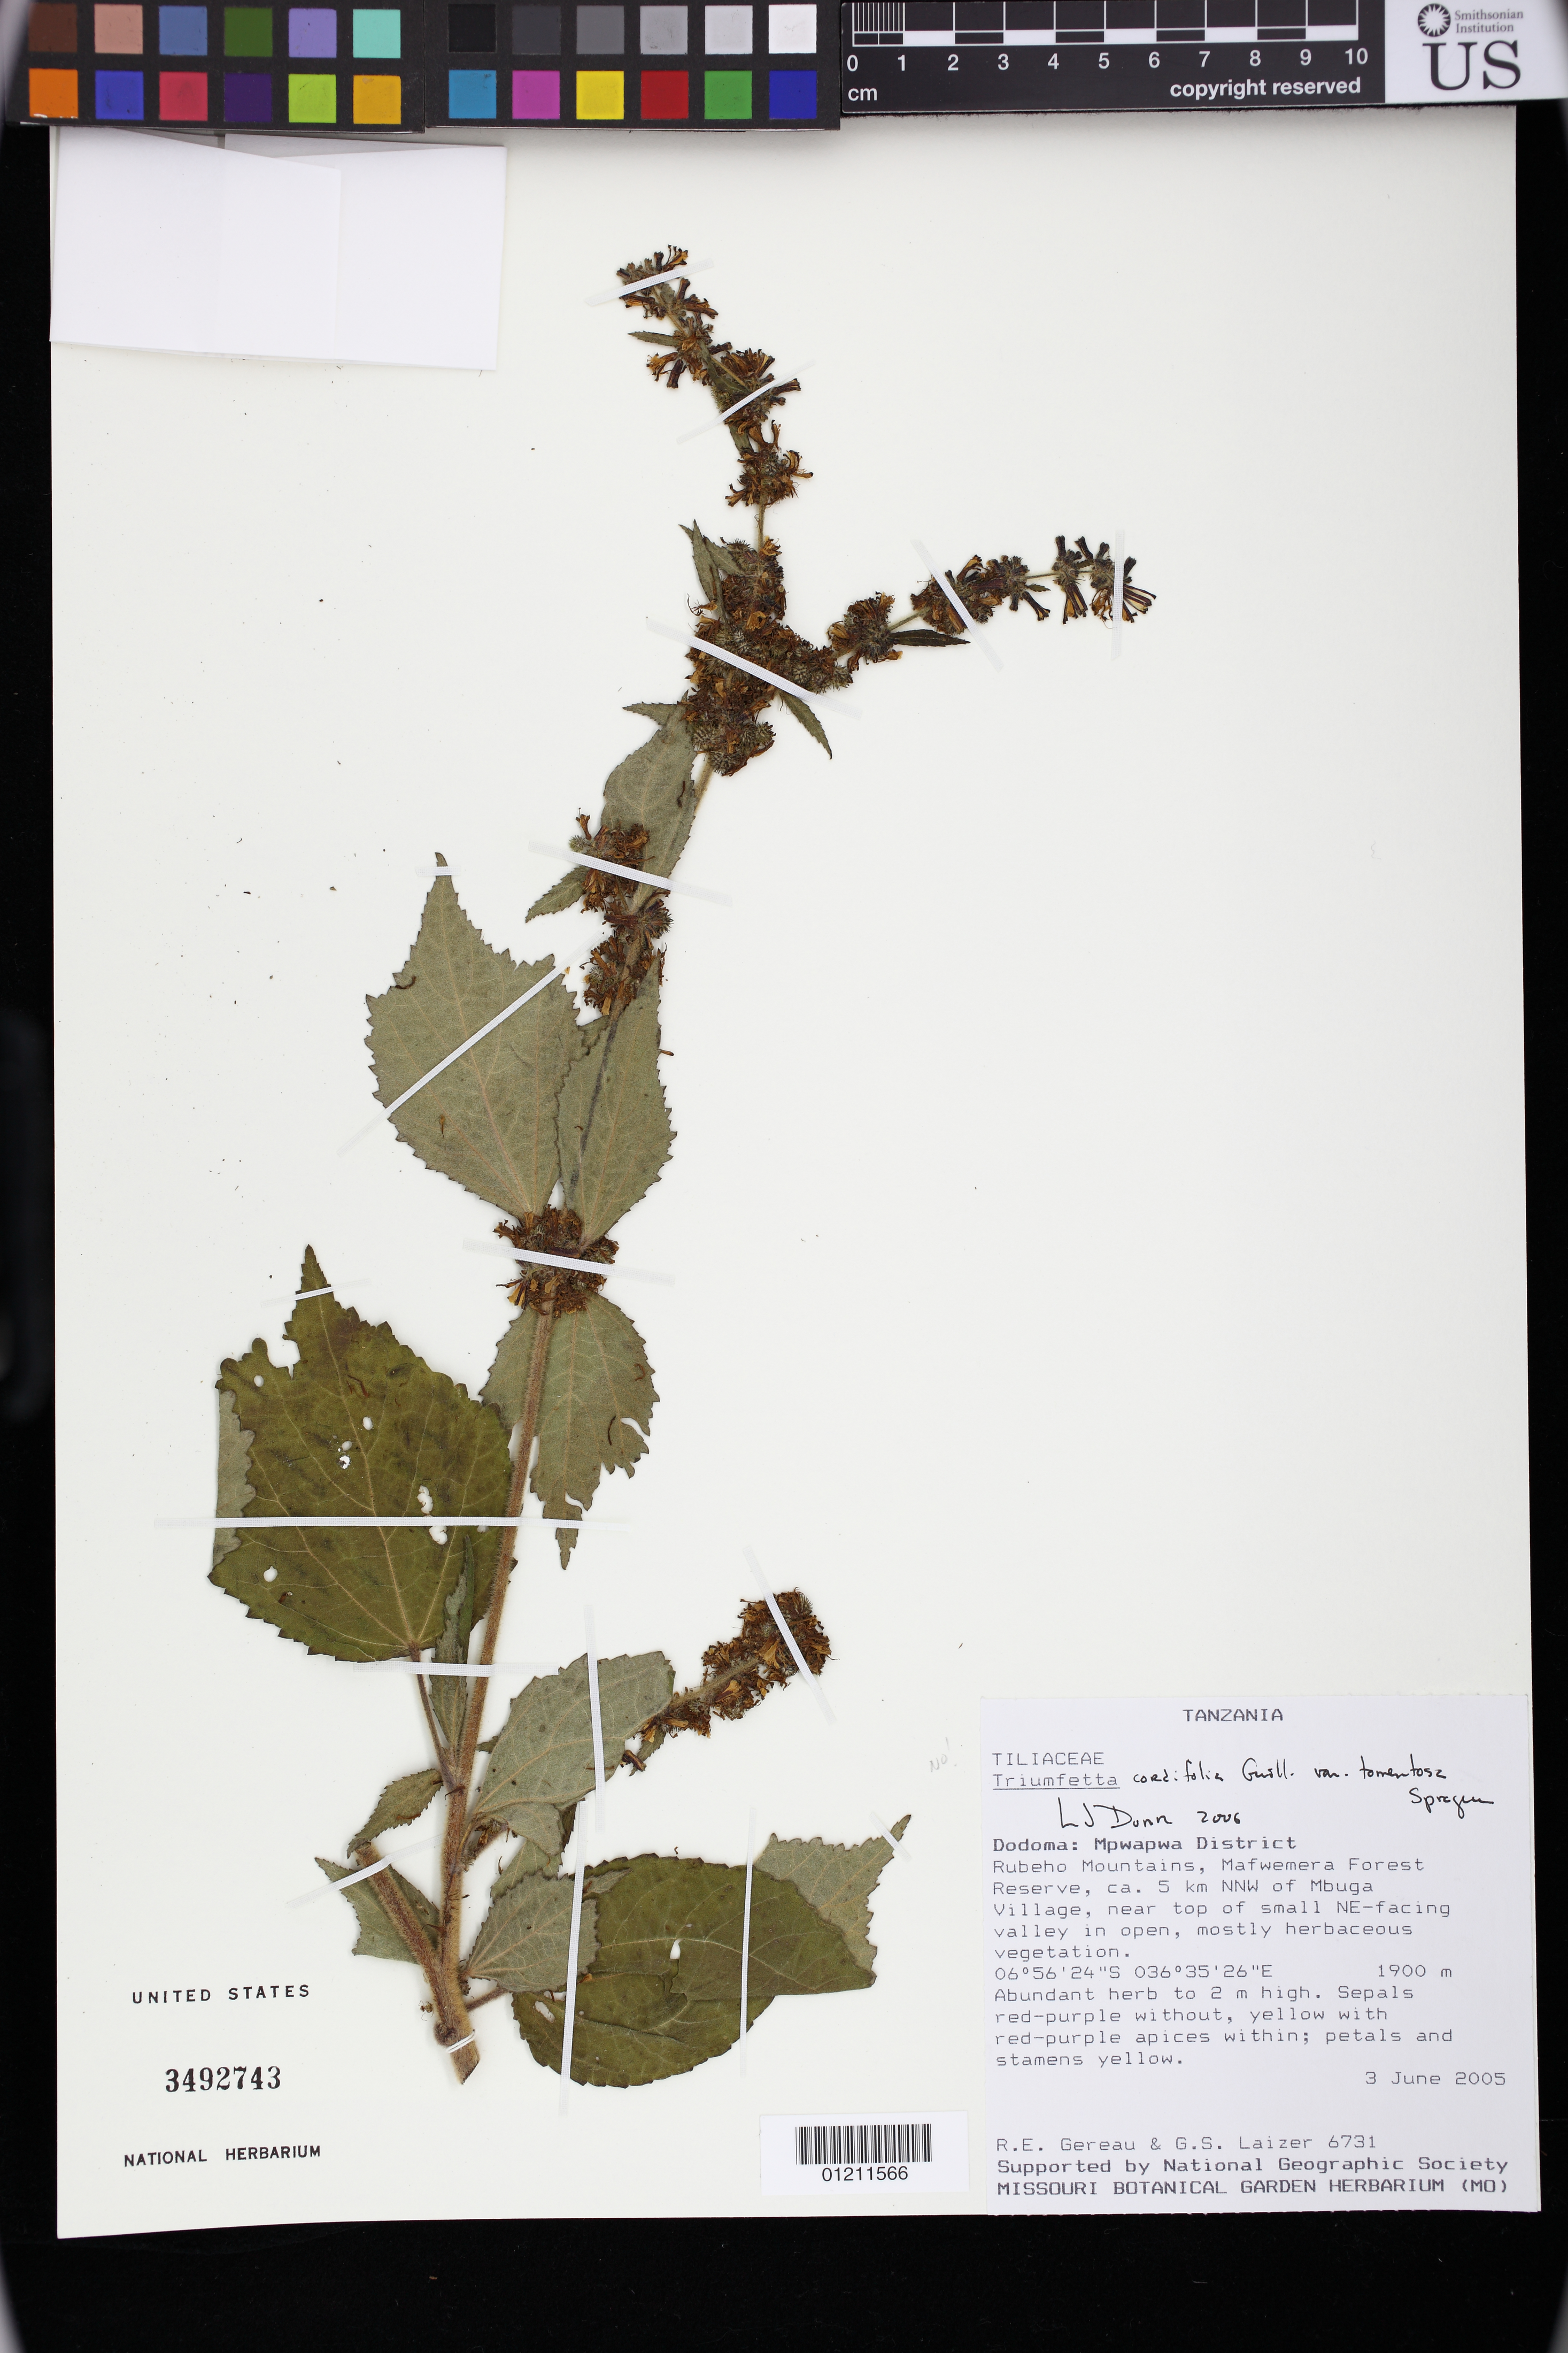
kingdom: Plantae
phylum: Tracheophyta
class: Magnoliopsida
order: Malvales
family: Malvaceae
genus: Triumfetta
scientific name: Triumfetta sp.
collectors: R. E. Gereau & G. S. Laizer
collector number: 6731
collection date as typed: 06 Mar 2005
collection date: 2005-03-06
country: Tanzania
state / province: Dodoma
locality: Dodoma: Mpwapwa District. Rubeho Mountains, Mafwemera Forest Reserve, ca. 5 km NNW of Mbuga Village, near top of small NE-facing valley in open, mostly herbaceous vegetation.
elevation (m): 1900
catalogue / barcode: US 3492743